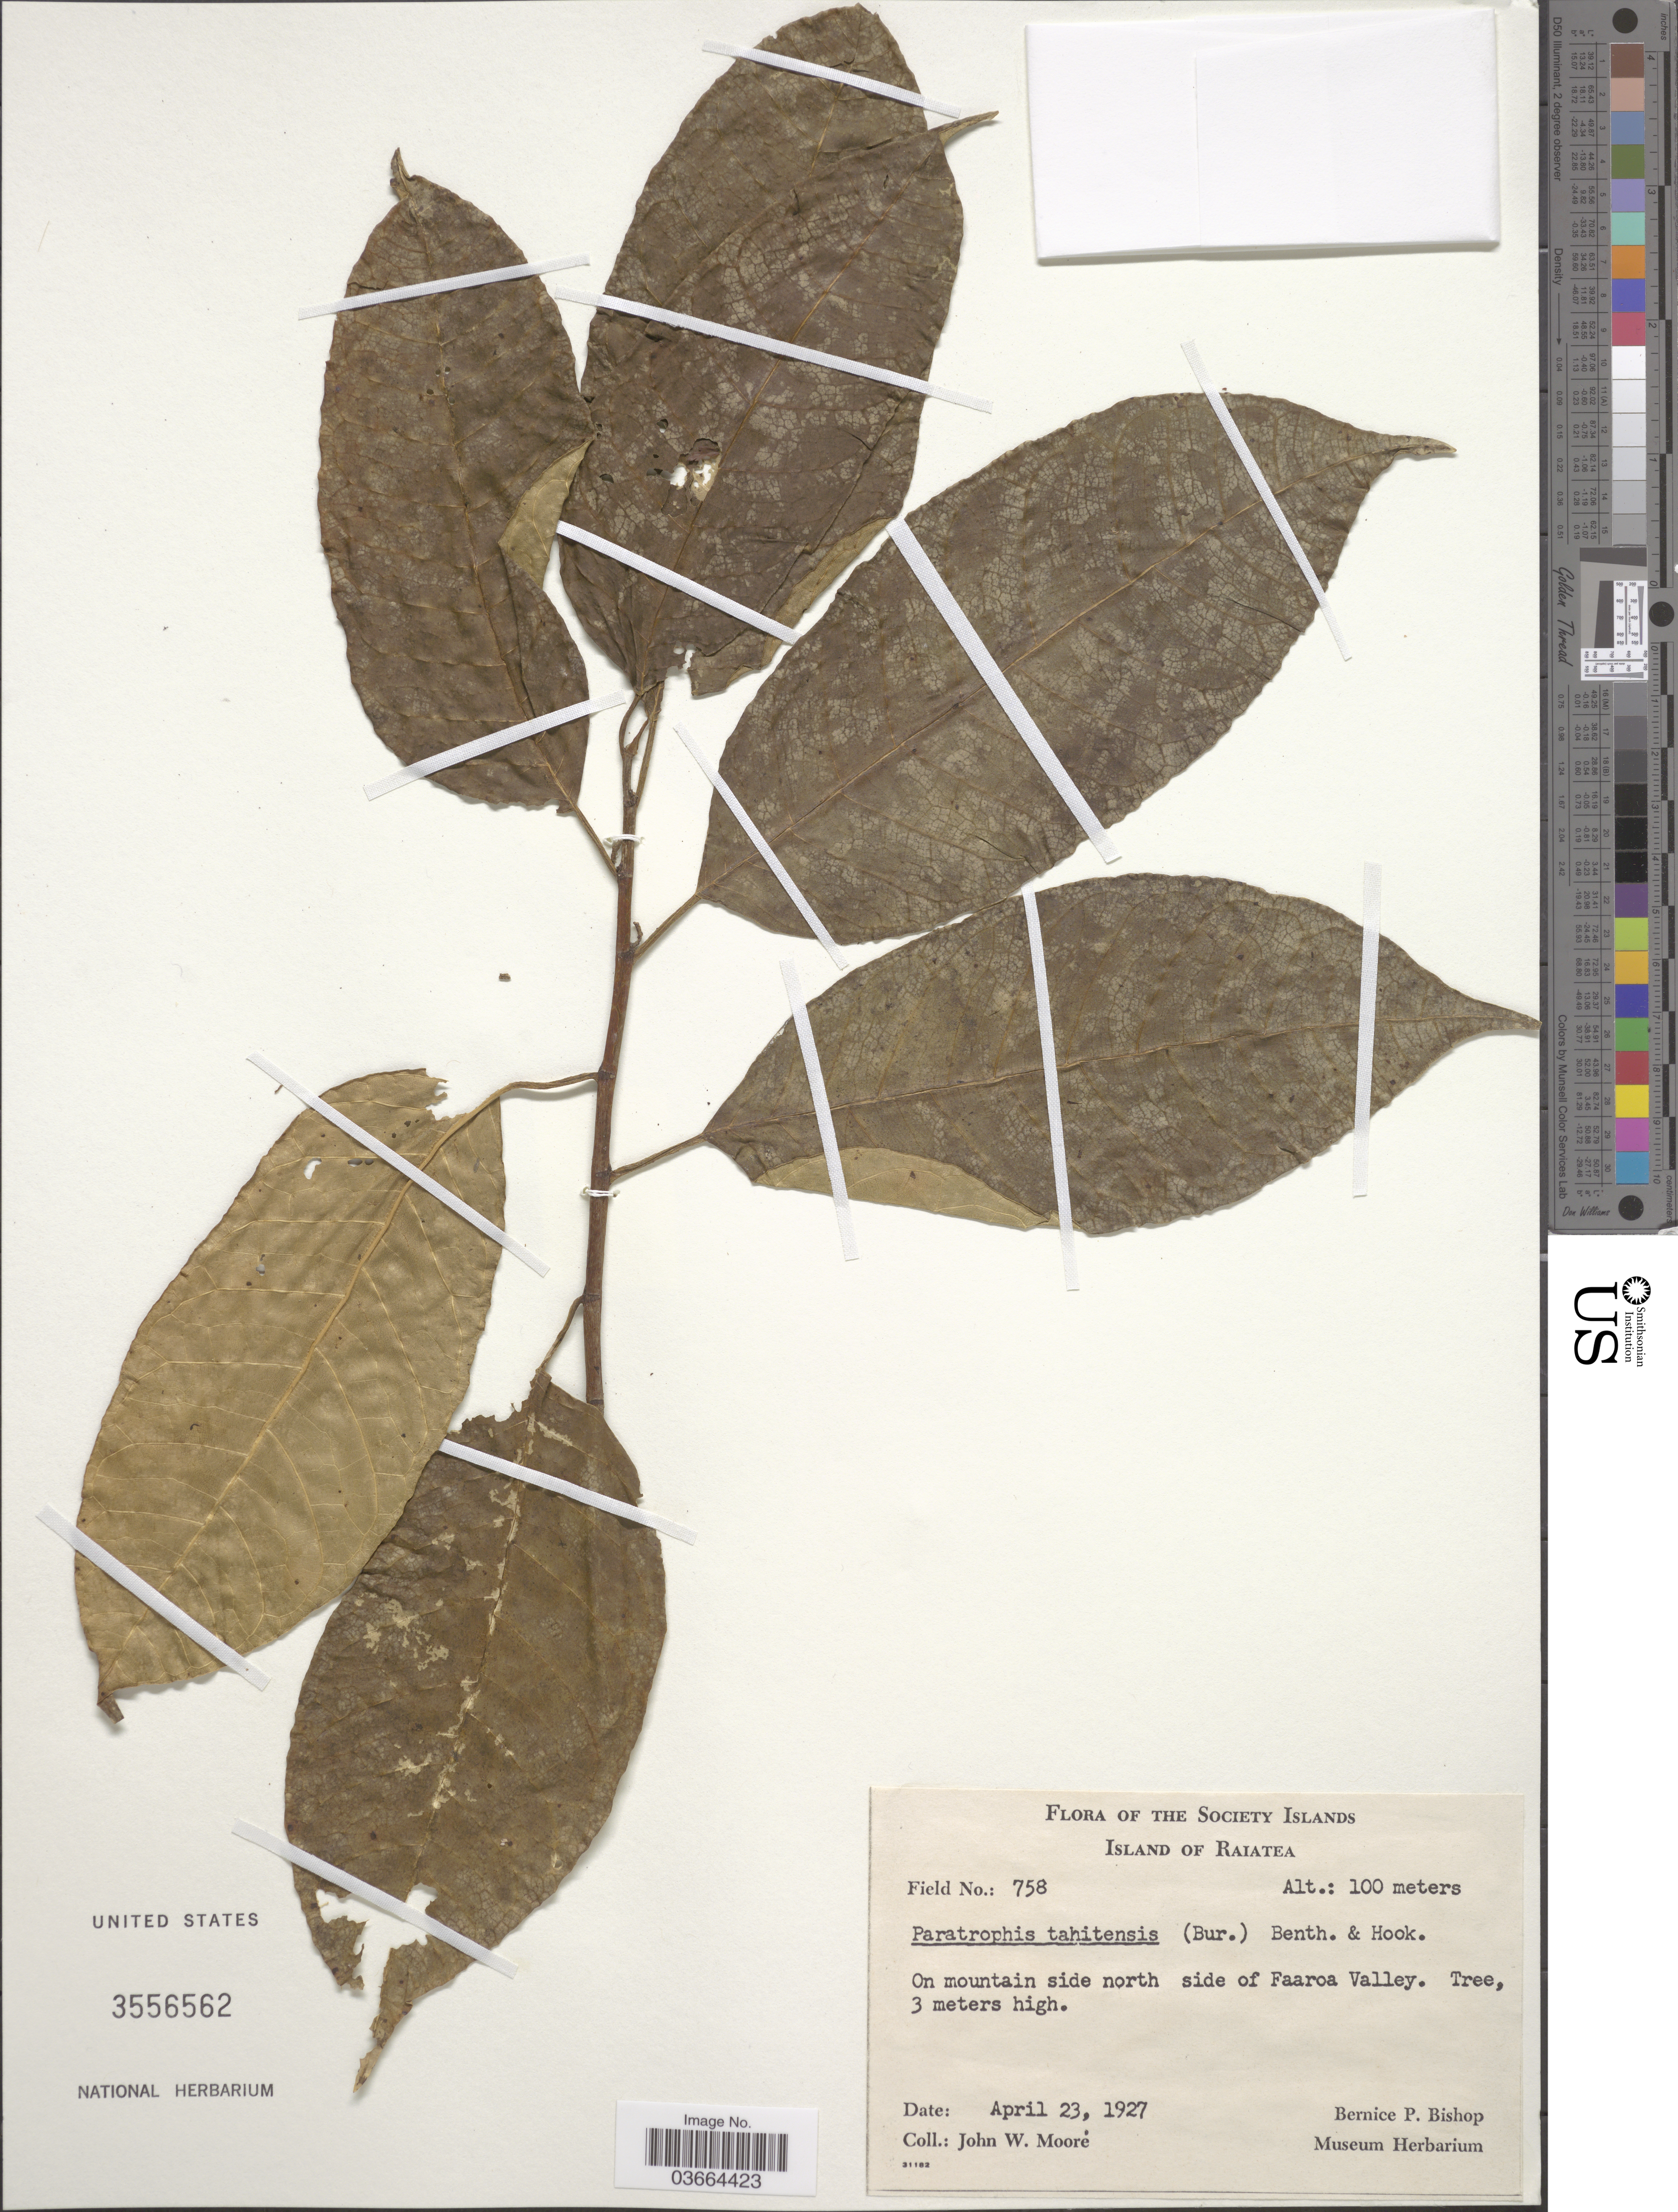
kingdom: Plantae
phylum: Tracheophyta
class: Magnoliopsida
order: Rosales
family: Moraceae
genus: Paratrophis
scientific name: Paratrophis anthropophagorum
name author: (Seem.) Benth. & Hook. f. ex Drake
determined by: Wagner, W. L., (BOT), Smithsonian Institution - National Museum of Natural History (UNITED STATES)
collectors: J. Moore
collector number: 758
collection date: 1927-04-23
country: French Polynesia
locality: The Society Islands, Island of Raiatea. On mountain side north side of Faaroa Valley.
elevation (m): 100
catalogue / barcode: US 3556562